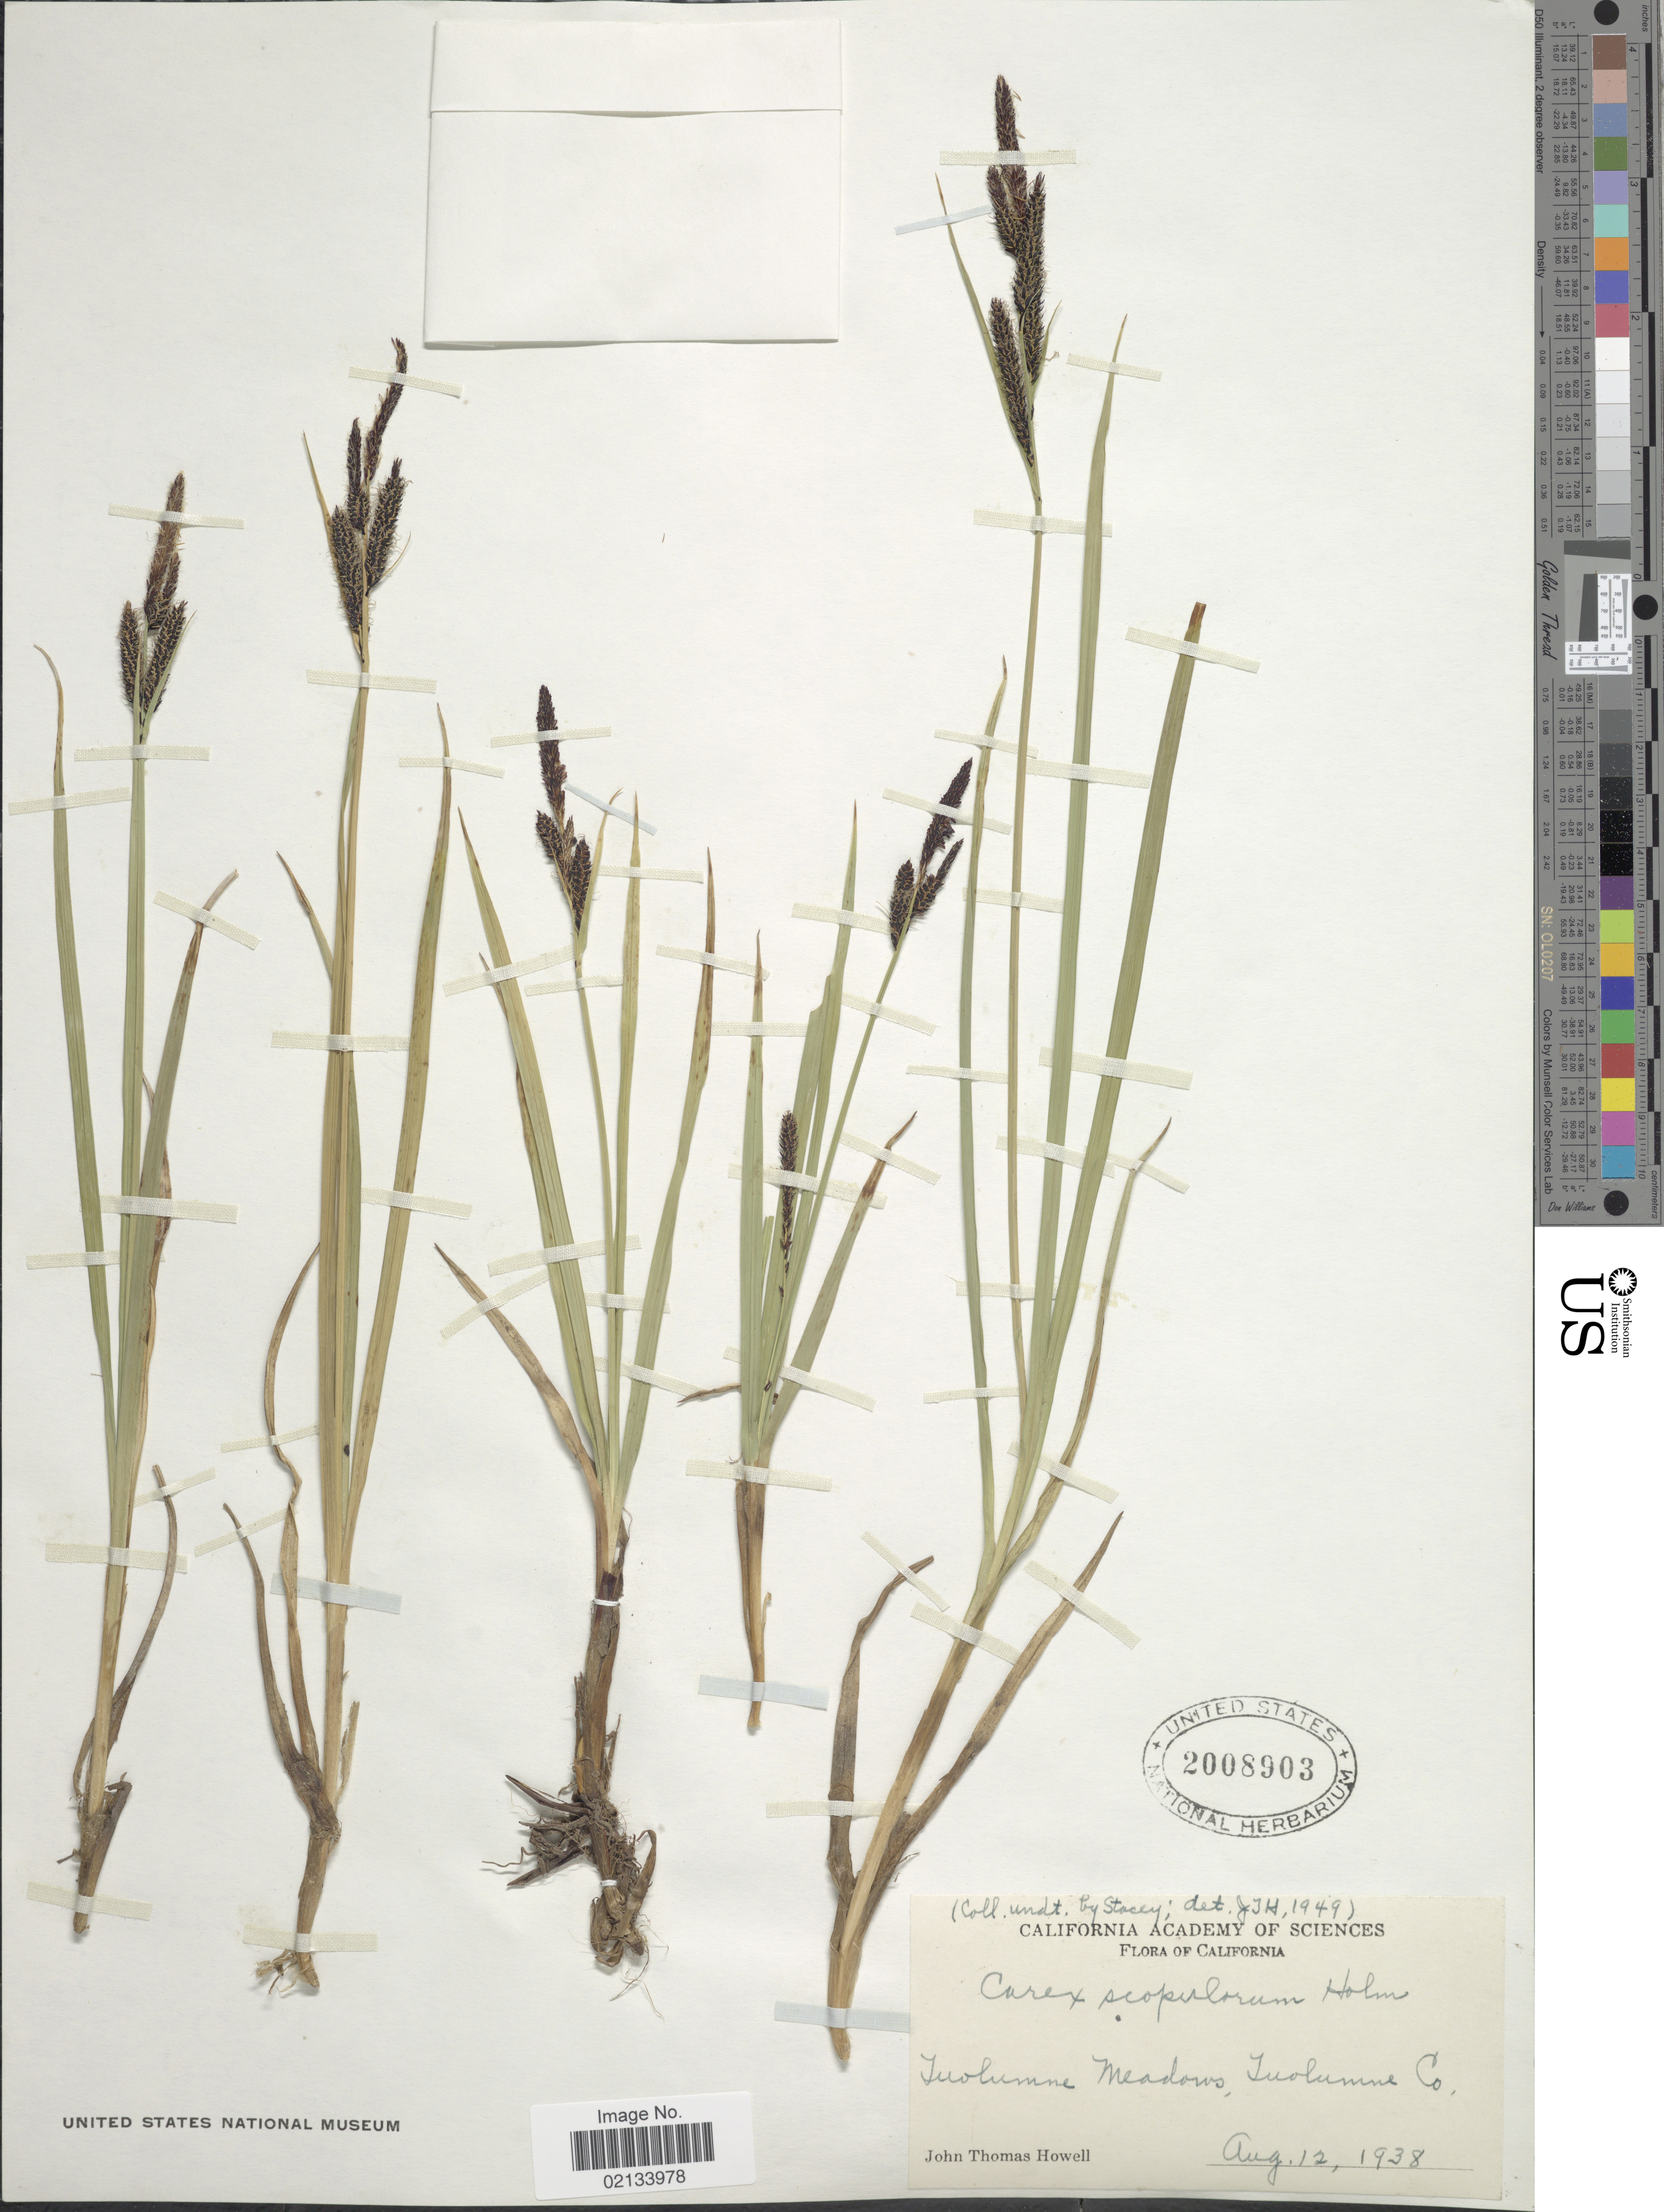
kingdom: Plantae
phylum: Tracheophyta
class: Liliopsida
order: Poales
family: Cyperaceae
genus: Carex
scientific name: Carex scopulorum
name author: Holm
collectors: J. T. Howell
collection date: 1938-08-12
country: United States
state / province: California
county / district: Tuolumne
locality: Tuolumne Meadows, Tuolumne Co.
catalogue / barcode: US 2008903